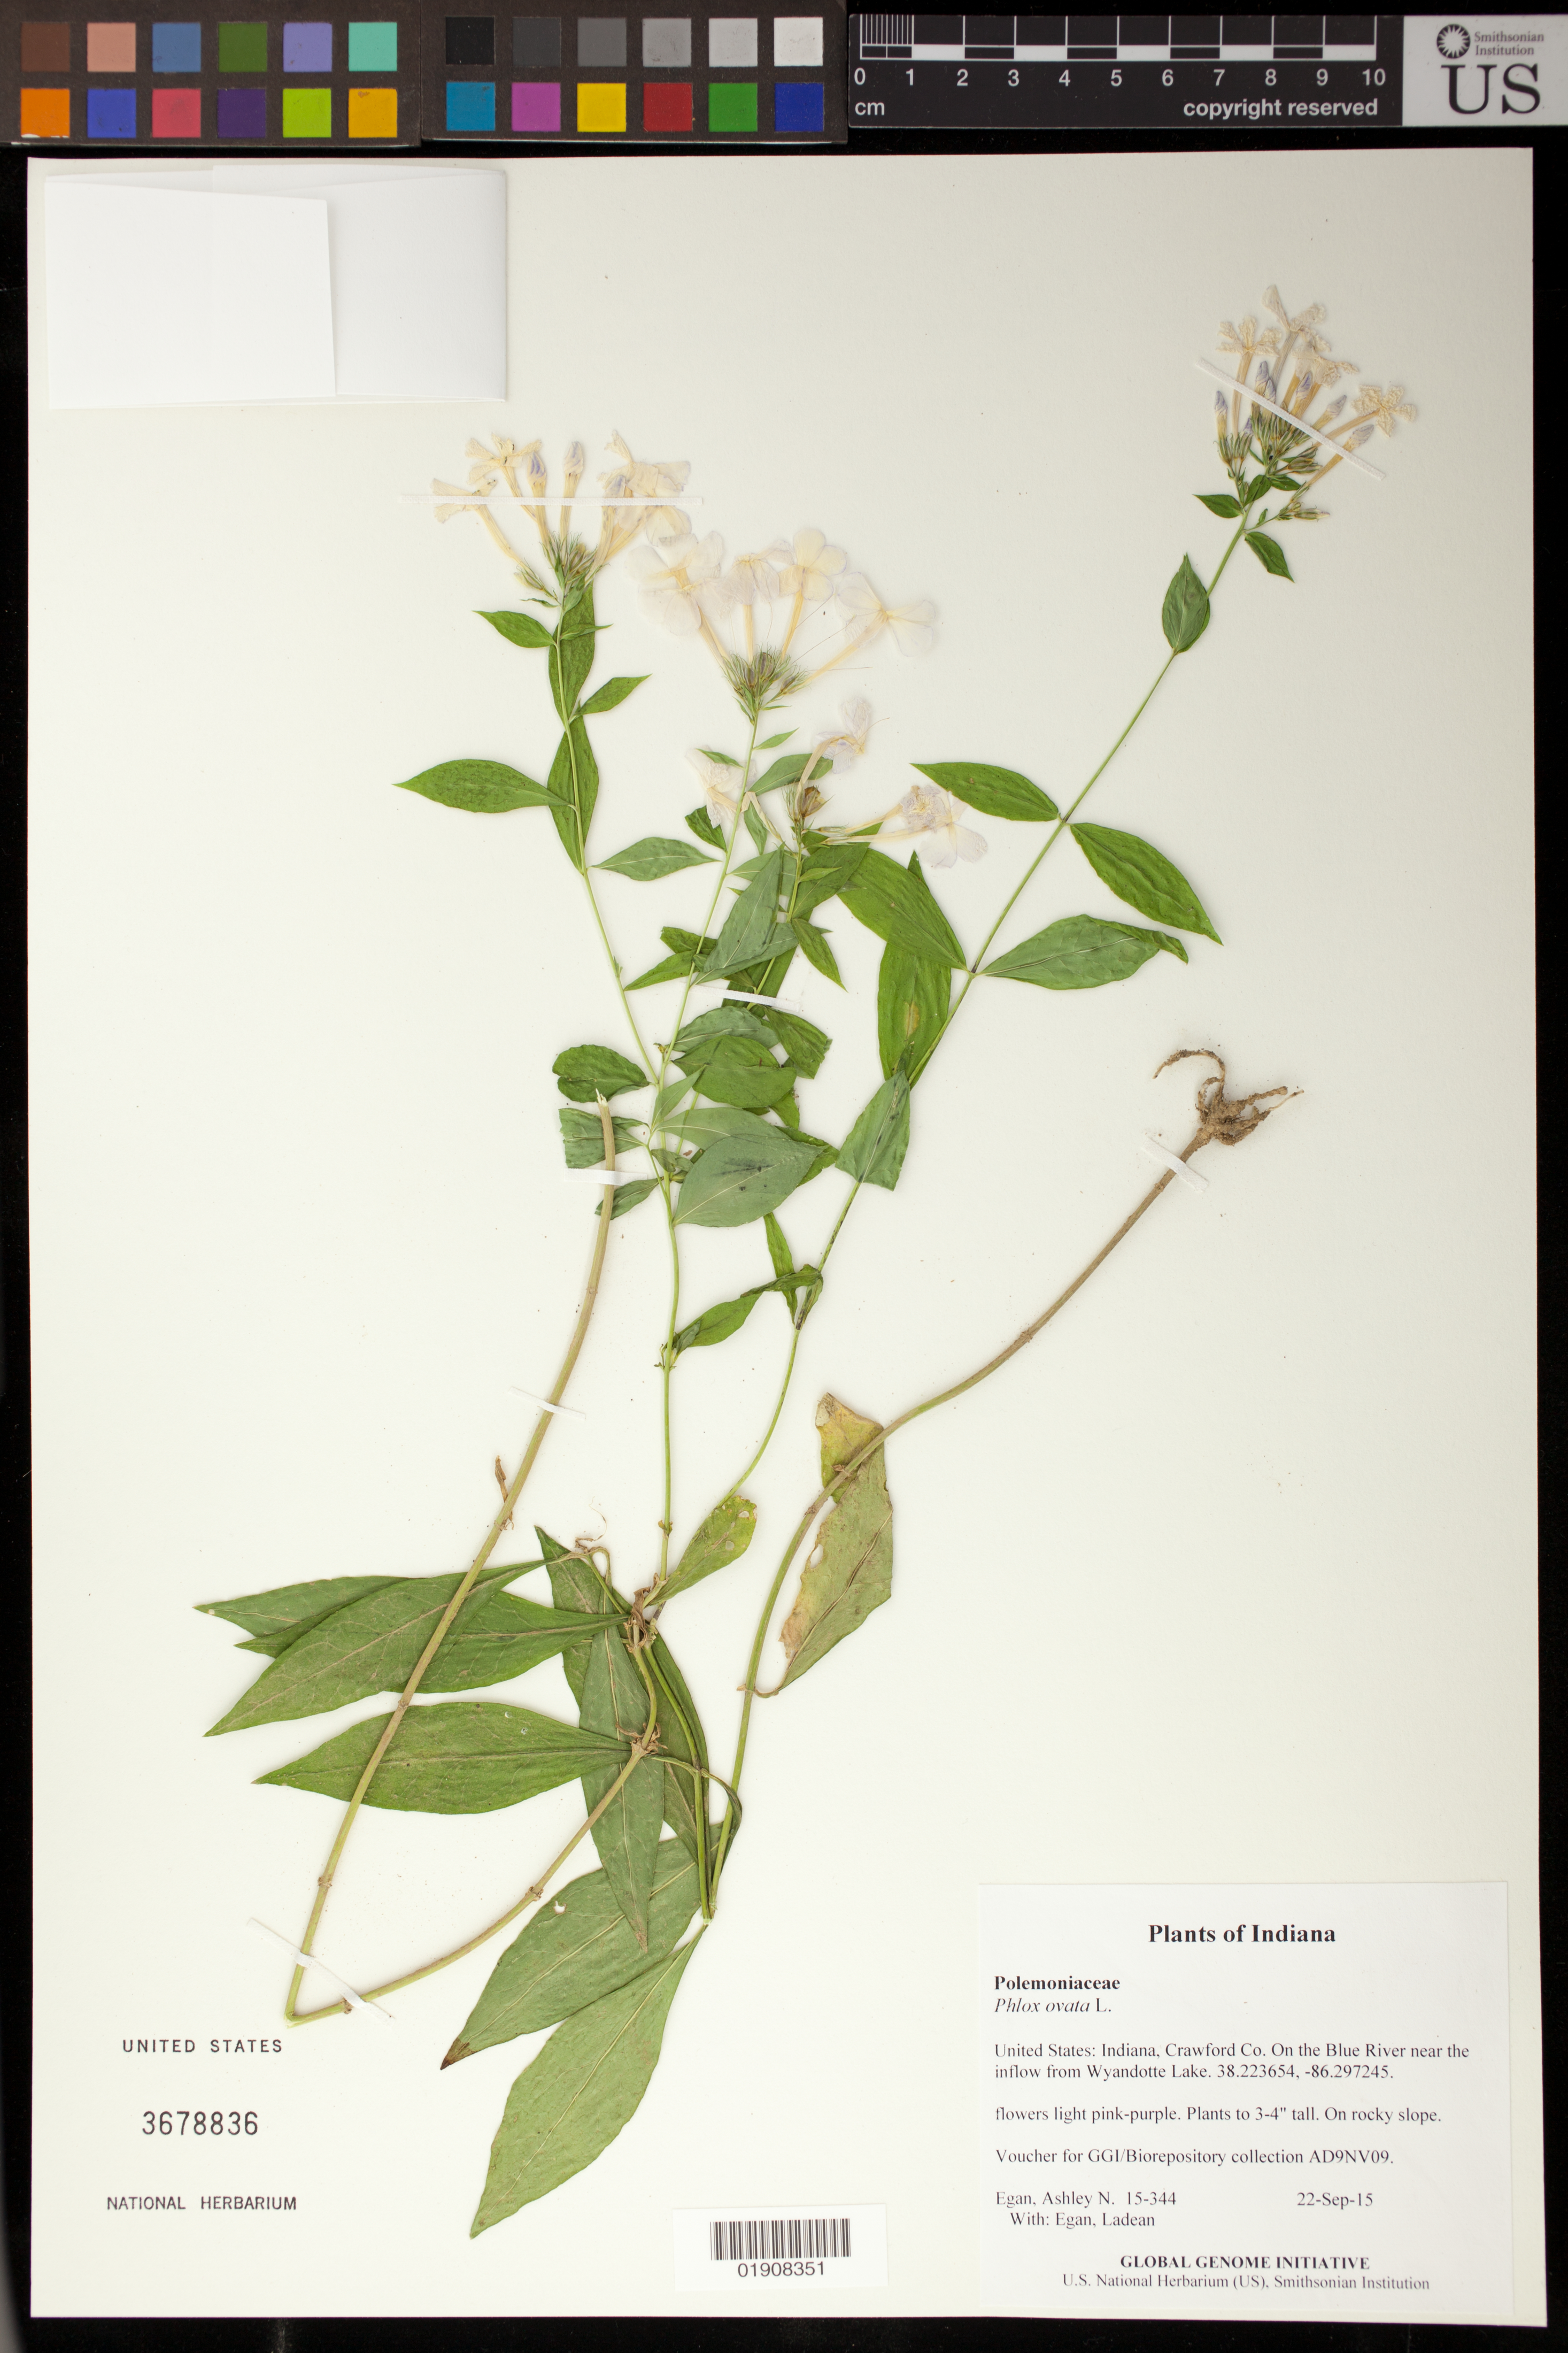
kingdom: Plantae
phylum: Tracheophyta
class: Magnoliopsida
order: Ericales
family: Polemoniaceae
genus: Phlox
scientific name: Phlox ovata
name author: L.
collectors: A. N. Egan & L. Egan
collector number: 15-344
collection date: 2015-09-22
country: United States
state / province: Indiana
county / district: Crawford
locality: On the Blue River near the inflow from Wyandotte Lake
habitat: On rocky slope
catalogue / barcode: US 3678836